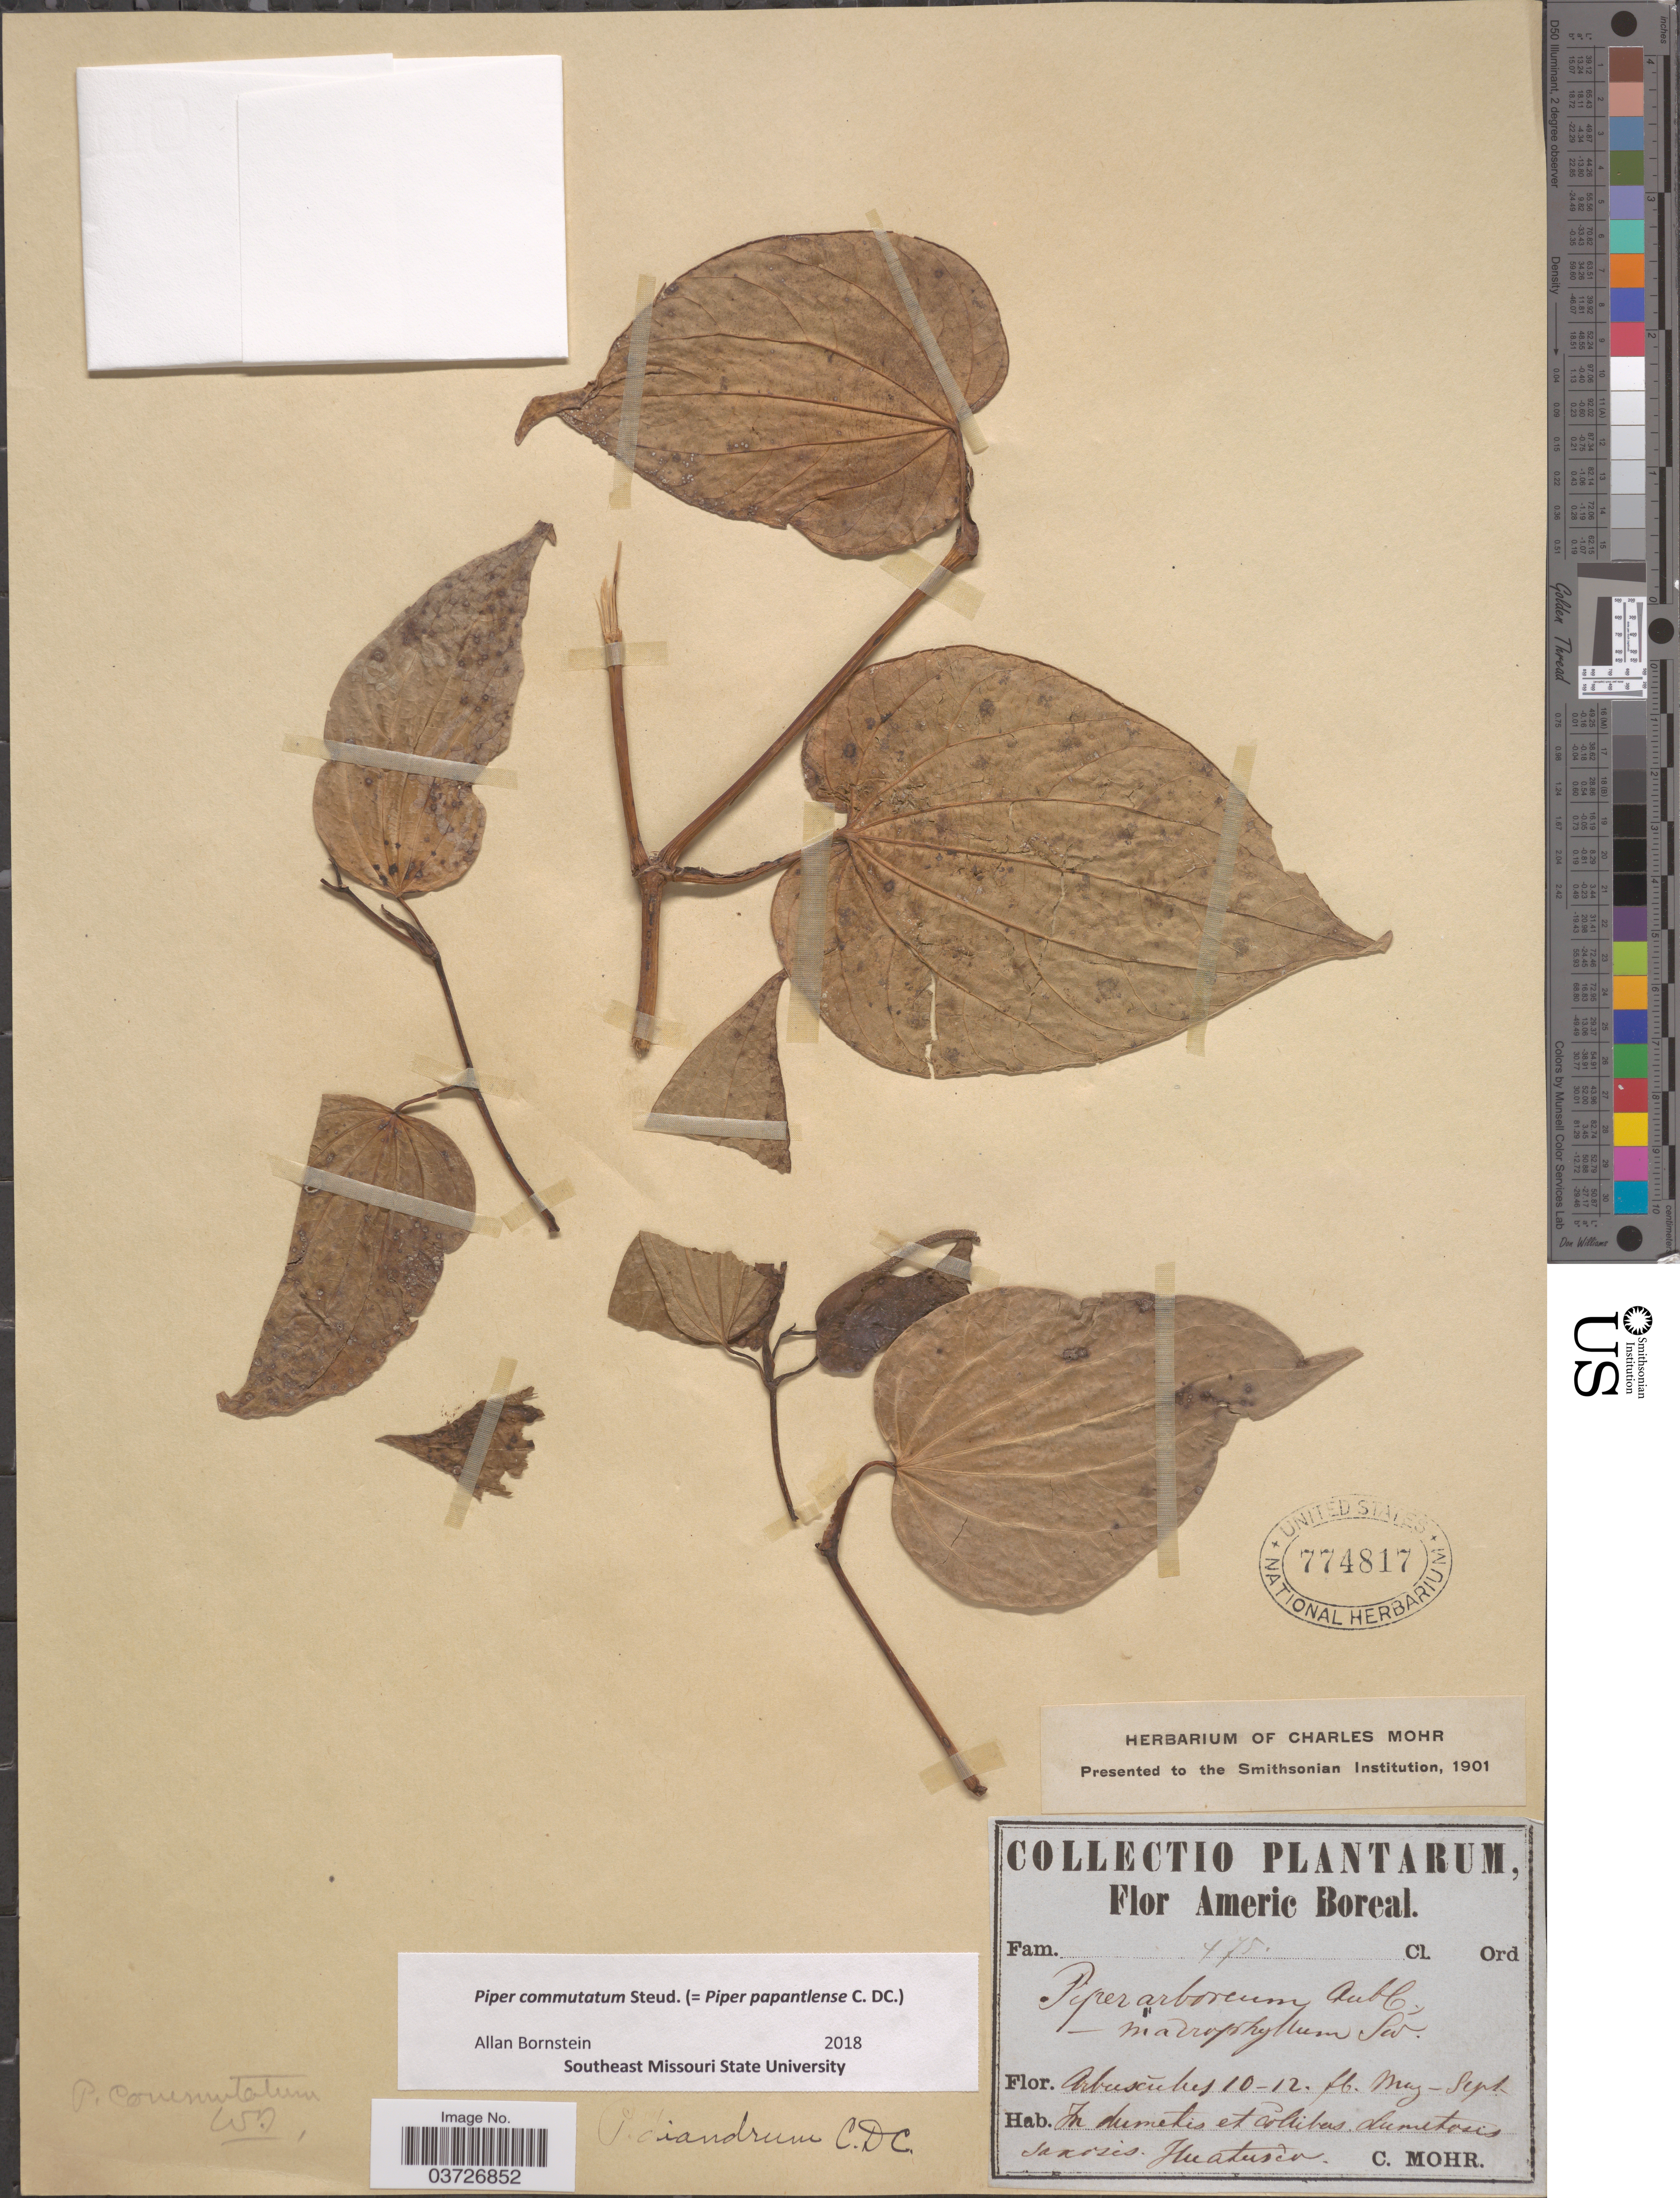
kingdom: Plantae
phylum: Tracheophyta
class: Magnoliopsida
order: Piperales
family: Piperaceae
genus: Piper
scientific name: Piper commutatum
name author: Steud.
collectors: Mohr, C. T. (herbarium)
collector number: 475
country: Mexico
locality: Americ Boreal. In dumetis et collibus. Dumetosis saxosis. Huatusco.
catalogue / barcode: US 774817